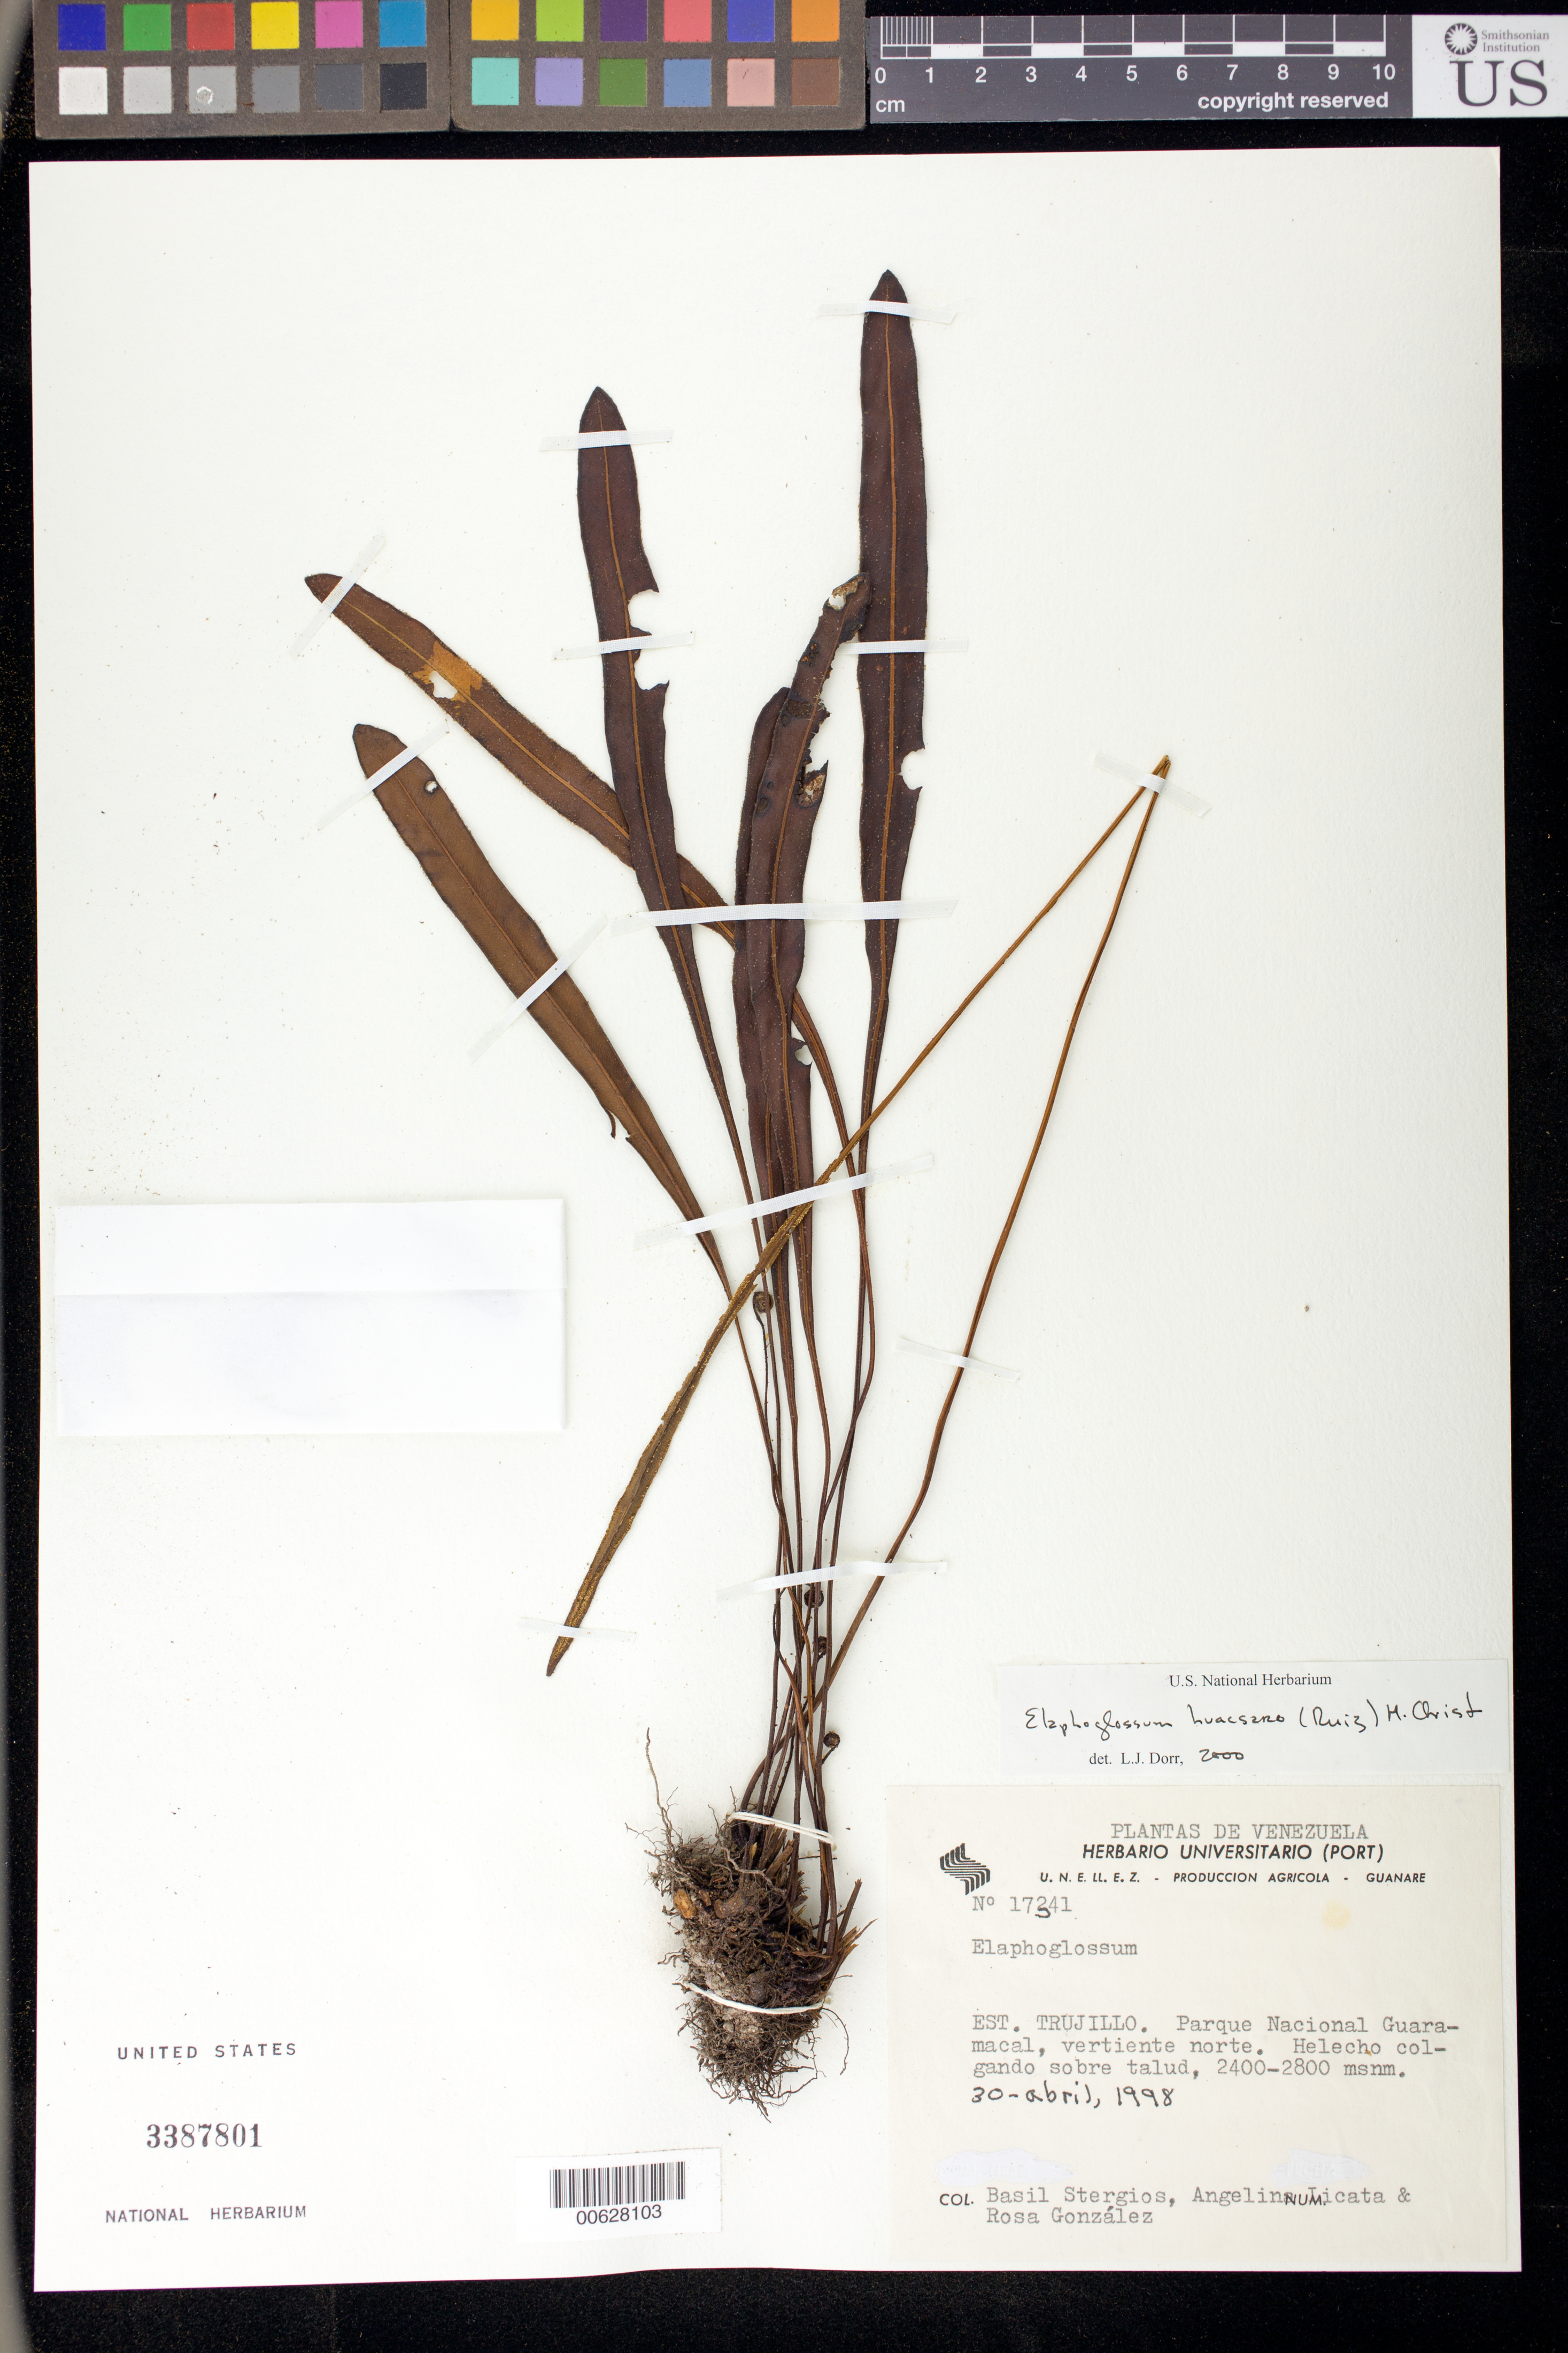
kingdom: Plantae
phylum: Tracheophyta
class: Polypodiopsida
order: Polypodiales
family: Dryopteridaceae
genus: Elaphoglossum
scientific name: Elaphoglossum huacsaro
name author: (Ruiz) Christ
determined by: Dorr, L. J., (BOT), Smithsonian Institution - National Museum of Natural History (UNITED STATES)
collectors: B. G. Stergios, A. Licata & R. González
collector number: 17341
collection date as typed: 30 Apr 1998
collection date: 1998-04-30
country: Venezuela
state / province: Trujillo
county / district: Boconó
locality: Parque Nacional Guaramacal, vertiente N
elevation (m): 2400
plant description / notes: NY, PORT, US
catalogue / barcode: US 3387801